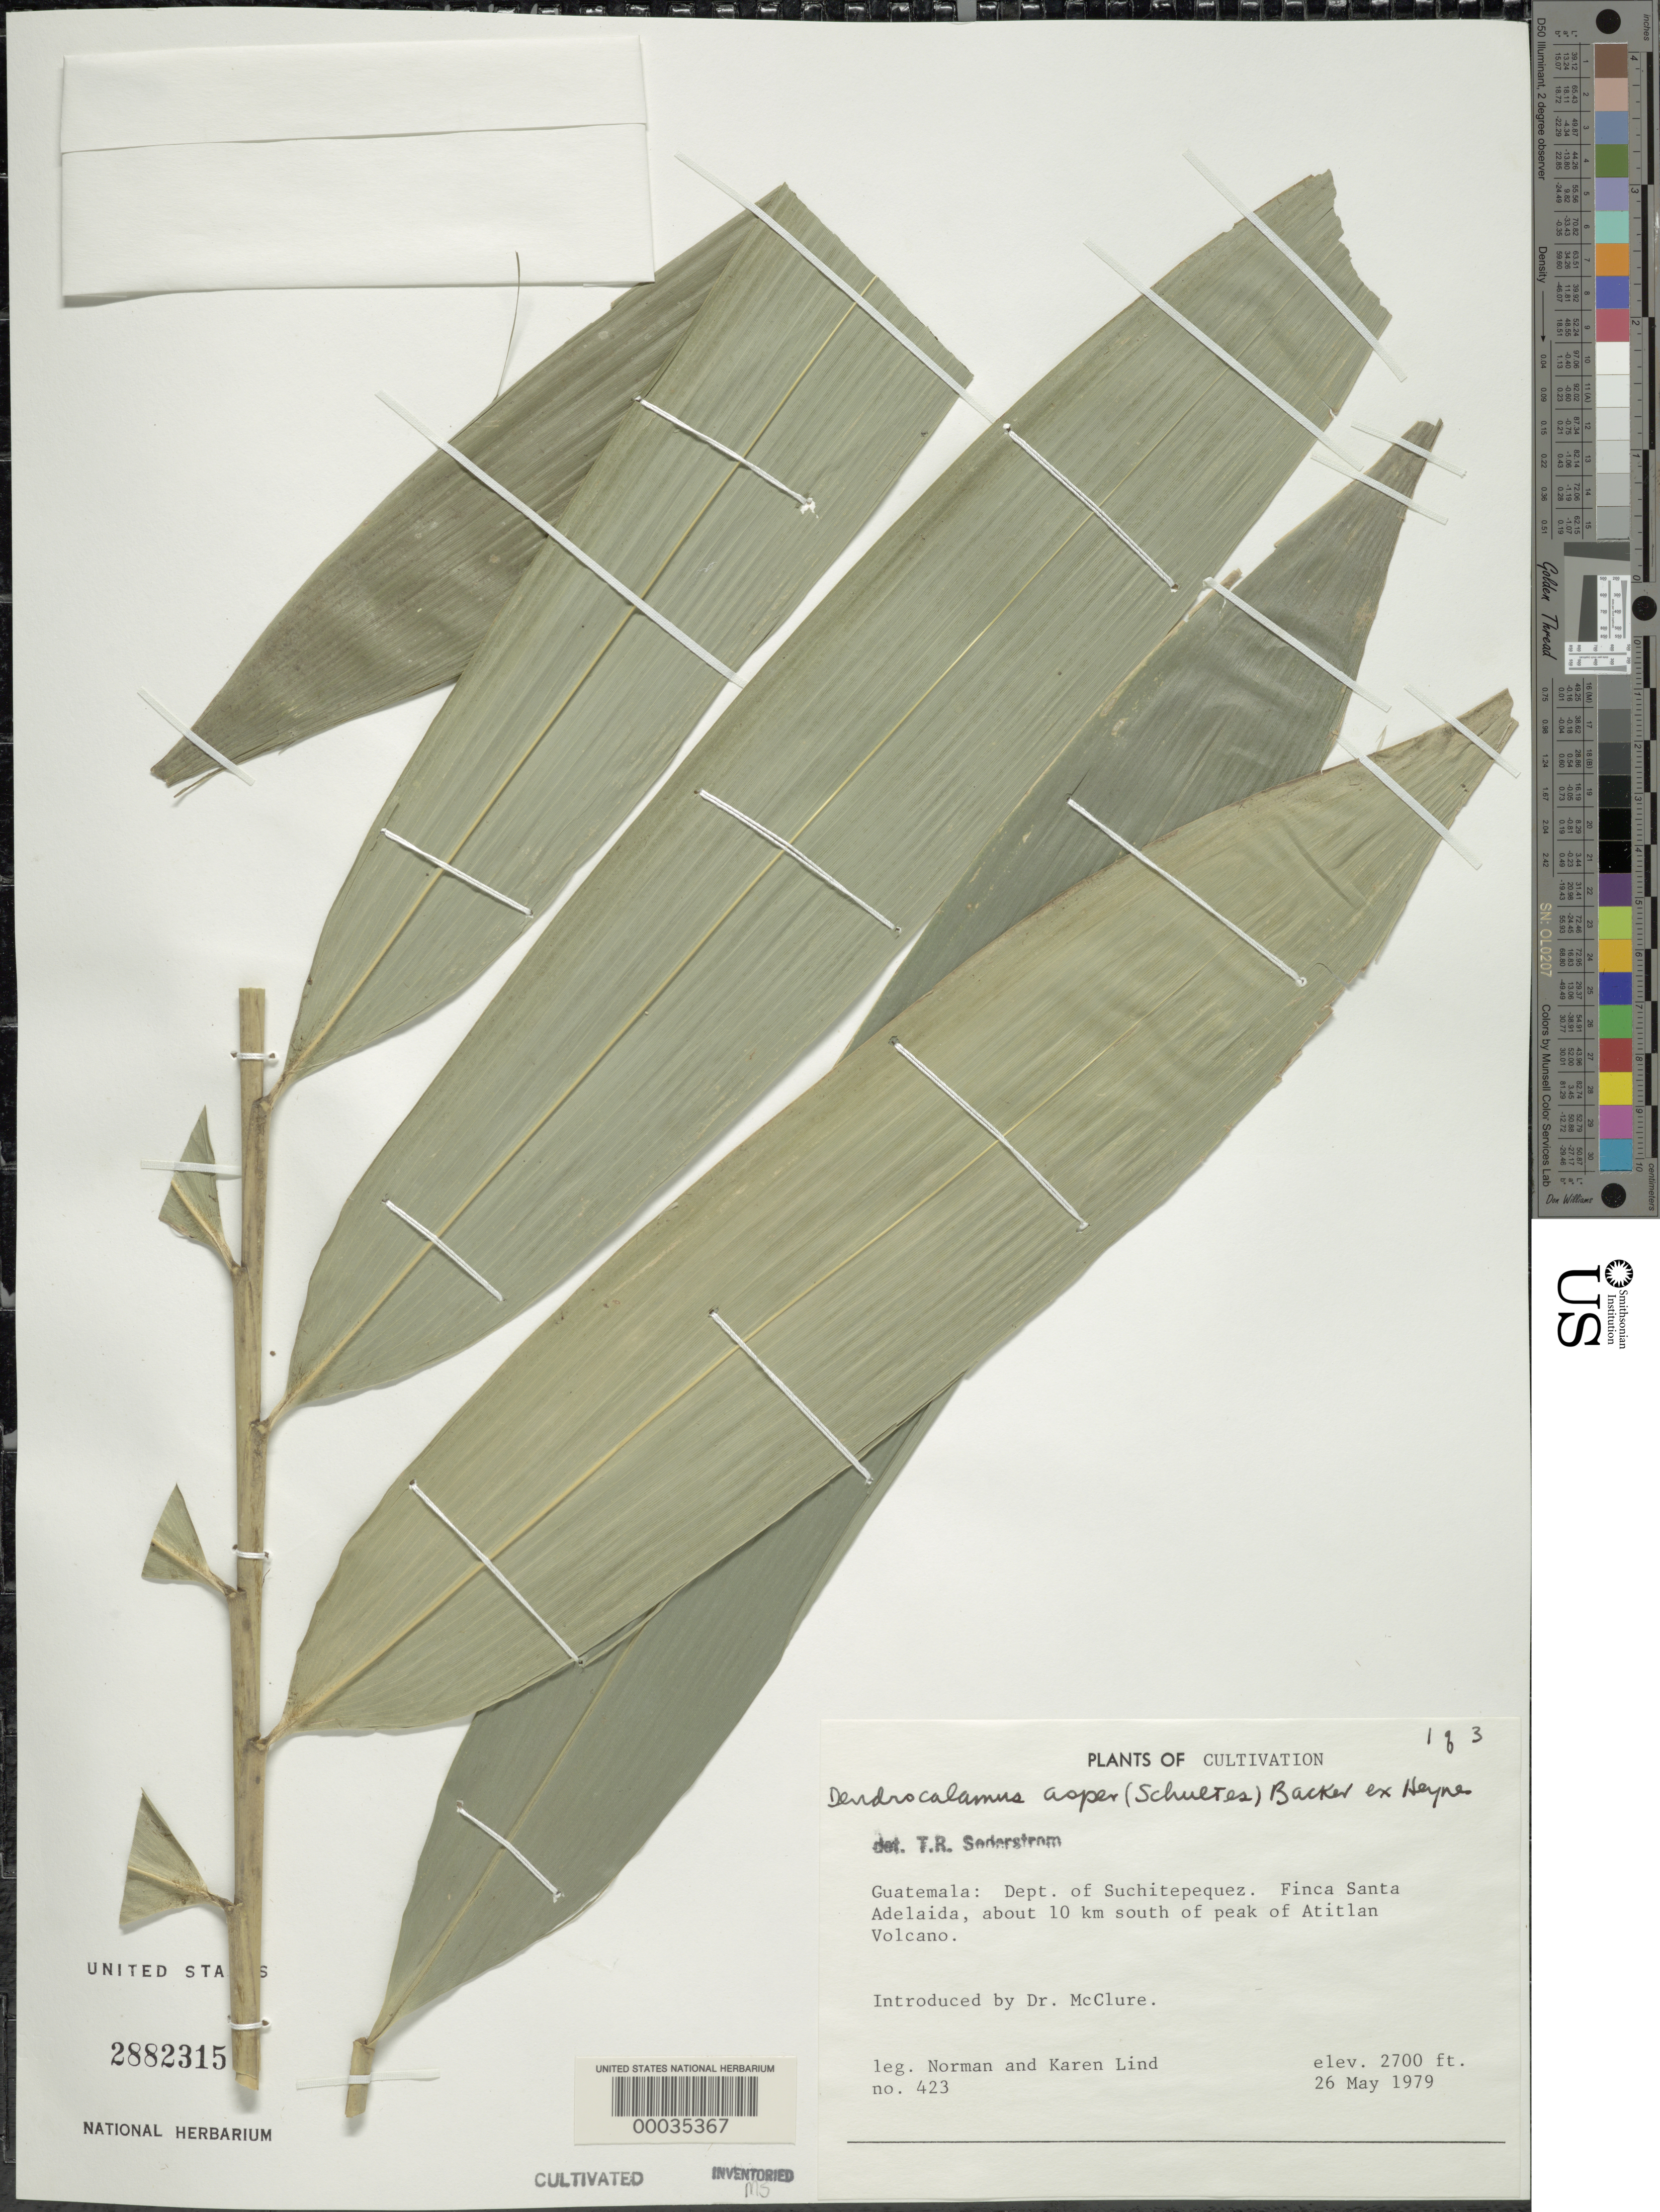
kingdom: Plantae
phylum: Tracheophyta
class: Liliopsida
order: Poales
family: Poaceae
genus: Dendrocalamus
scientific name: Dendrocalamus asper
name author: (Schult. & Schult. f.) Backer ex K. Heyne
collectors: N. Lind & K. Lind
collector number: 423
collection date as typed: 26 May 1979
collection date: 1979-05-26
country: Guatemala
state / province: Suchitepéquez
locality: Finca Santa Adelaida, Atitlan Volcano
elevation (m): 824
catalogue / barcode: US 2882315